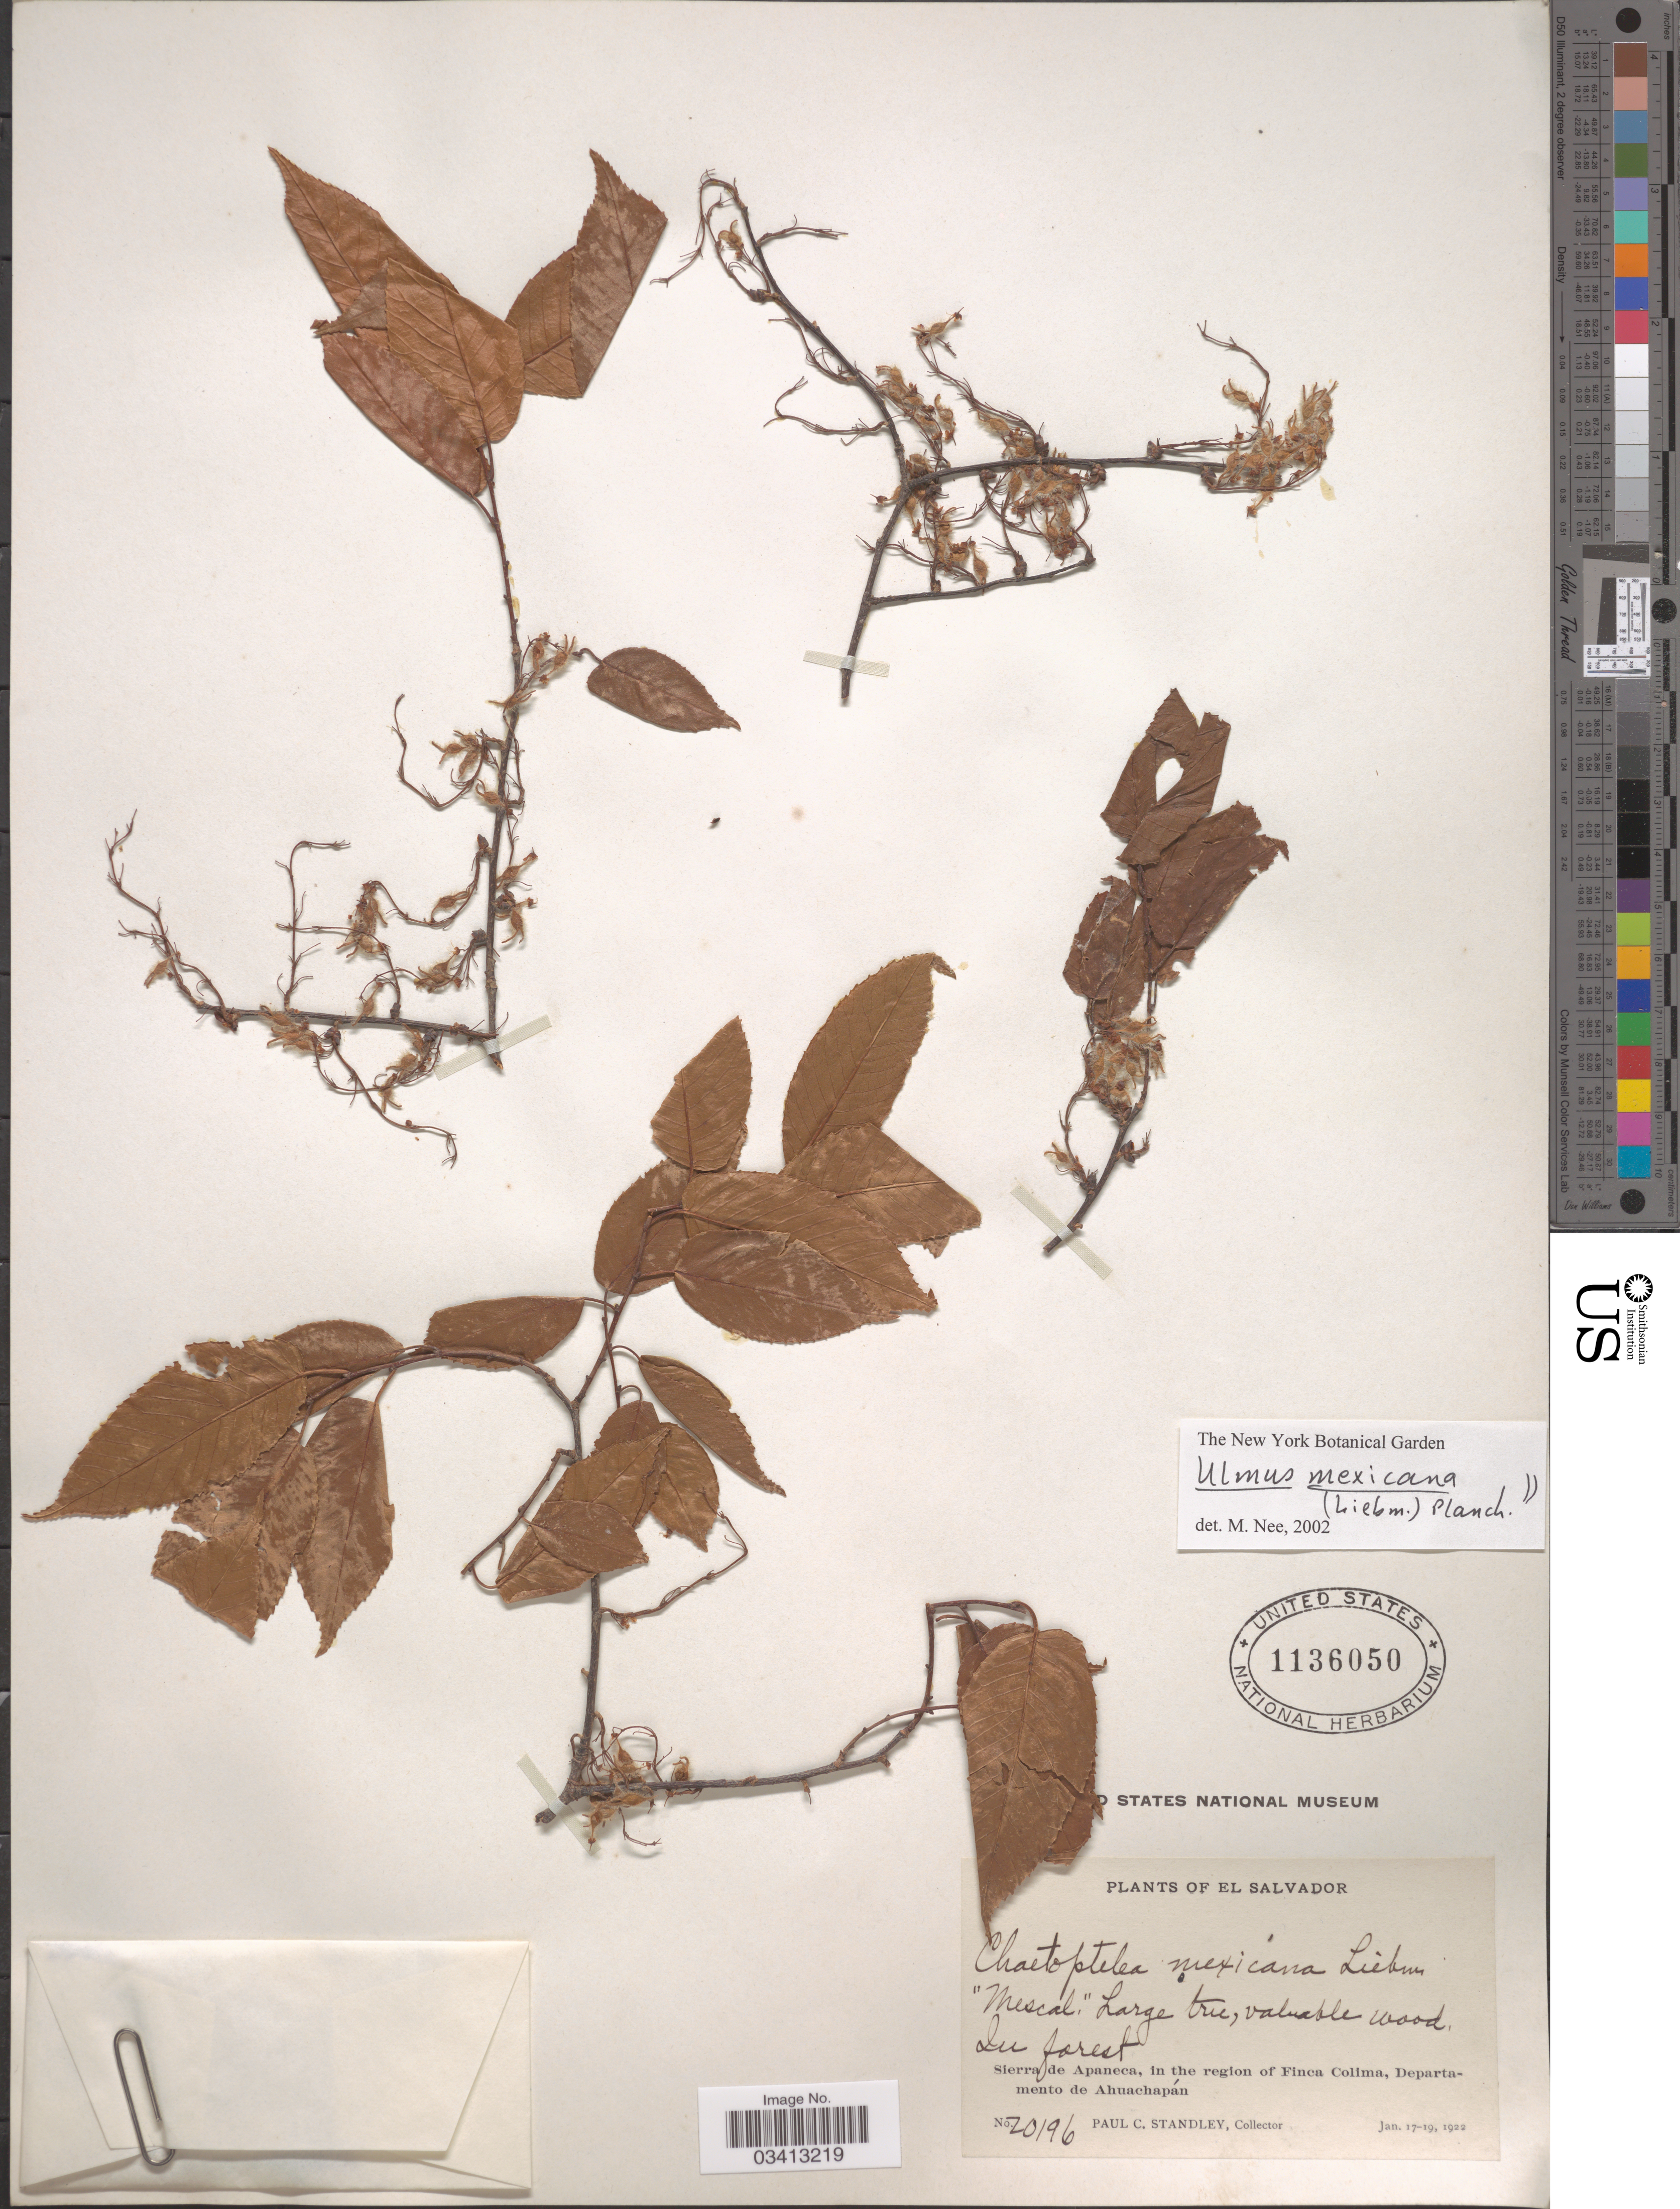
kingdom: Plantae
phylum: Tracheophyta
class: Magnoliopsida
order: Rosales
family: Ulmaceae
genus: Ulmus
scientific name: Ulmus mexicana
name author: (Liebm.) Planch.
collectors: P. C. Standley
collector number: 20196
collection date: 1922-01-17/1922-01-19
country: El Salvador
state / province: Ahuachapan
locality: Sierra de apaneca, in the region of Finca Colima, Departamento de Ahuachapán.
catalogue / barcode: US 1136050